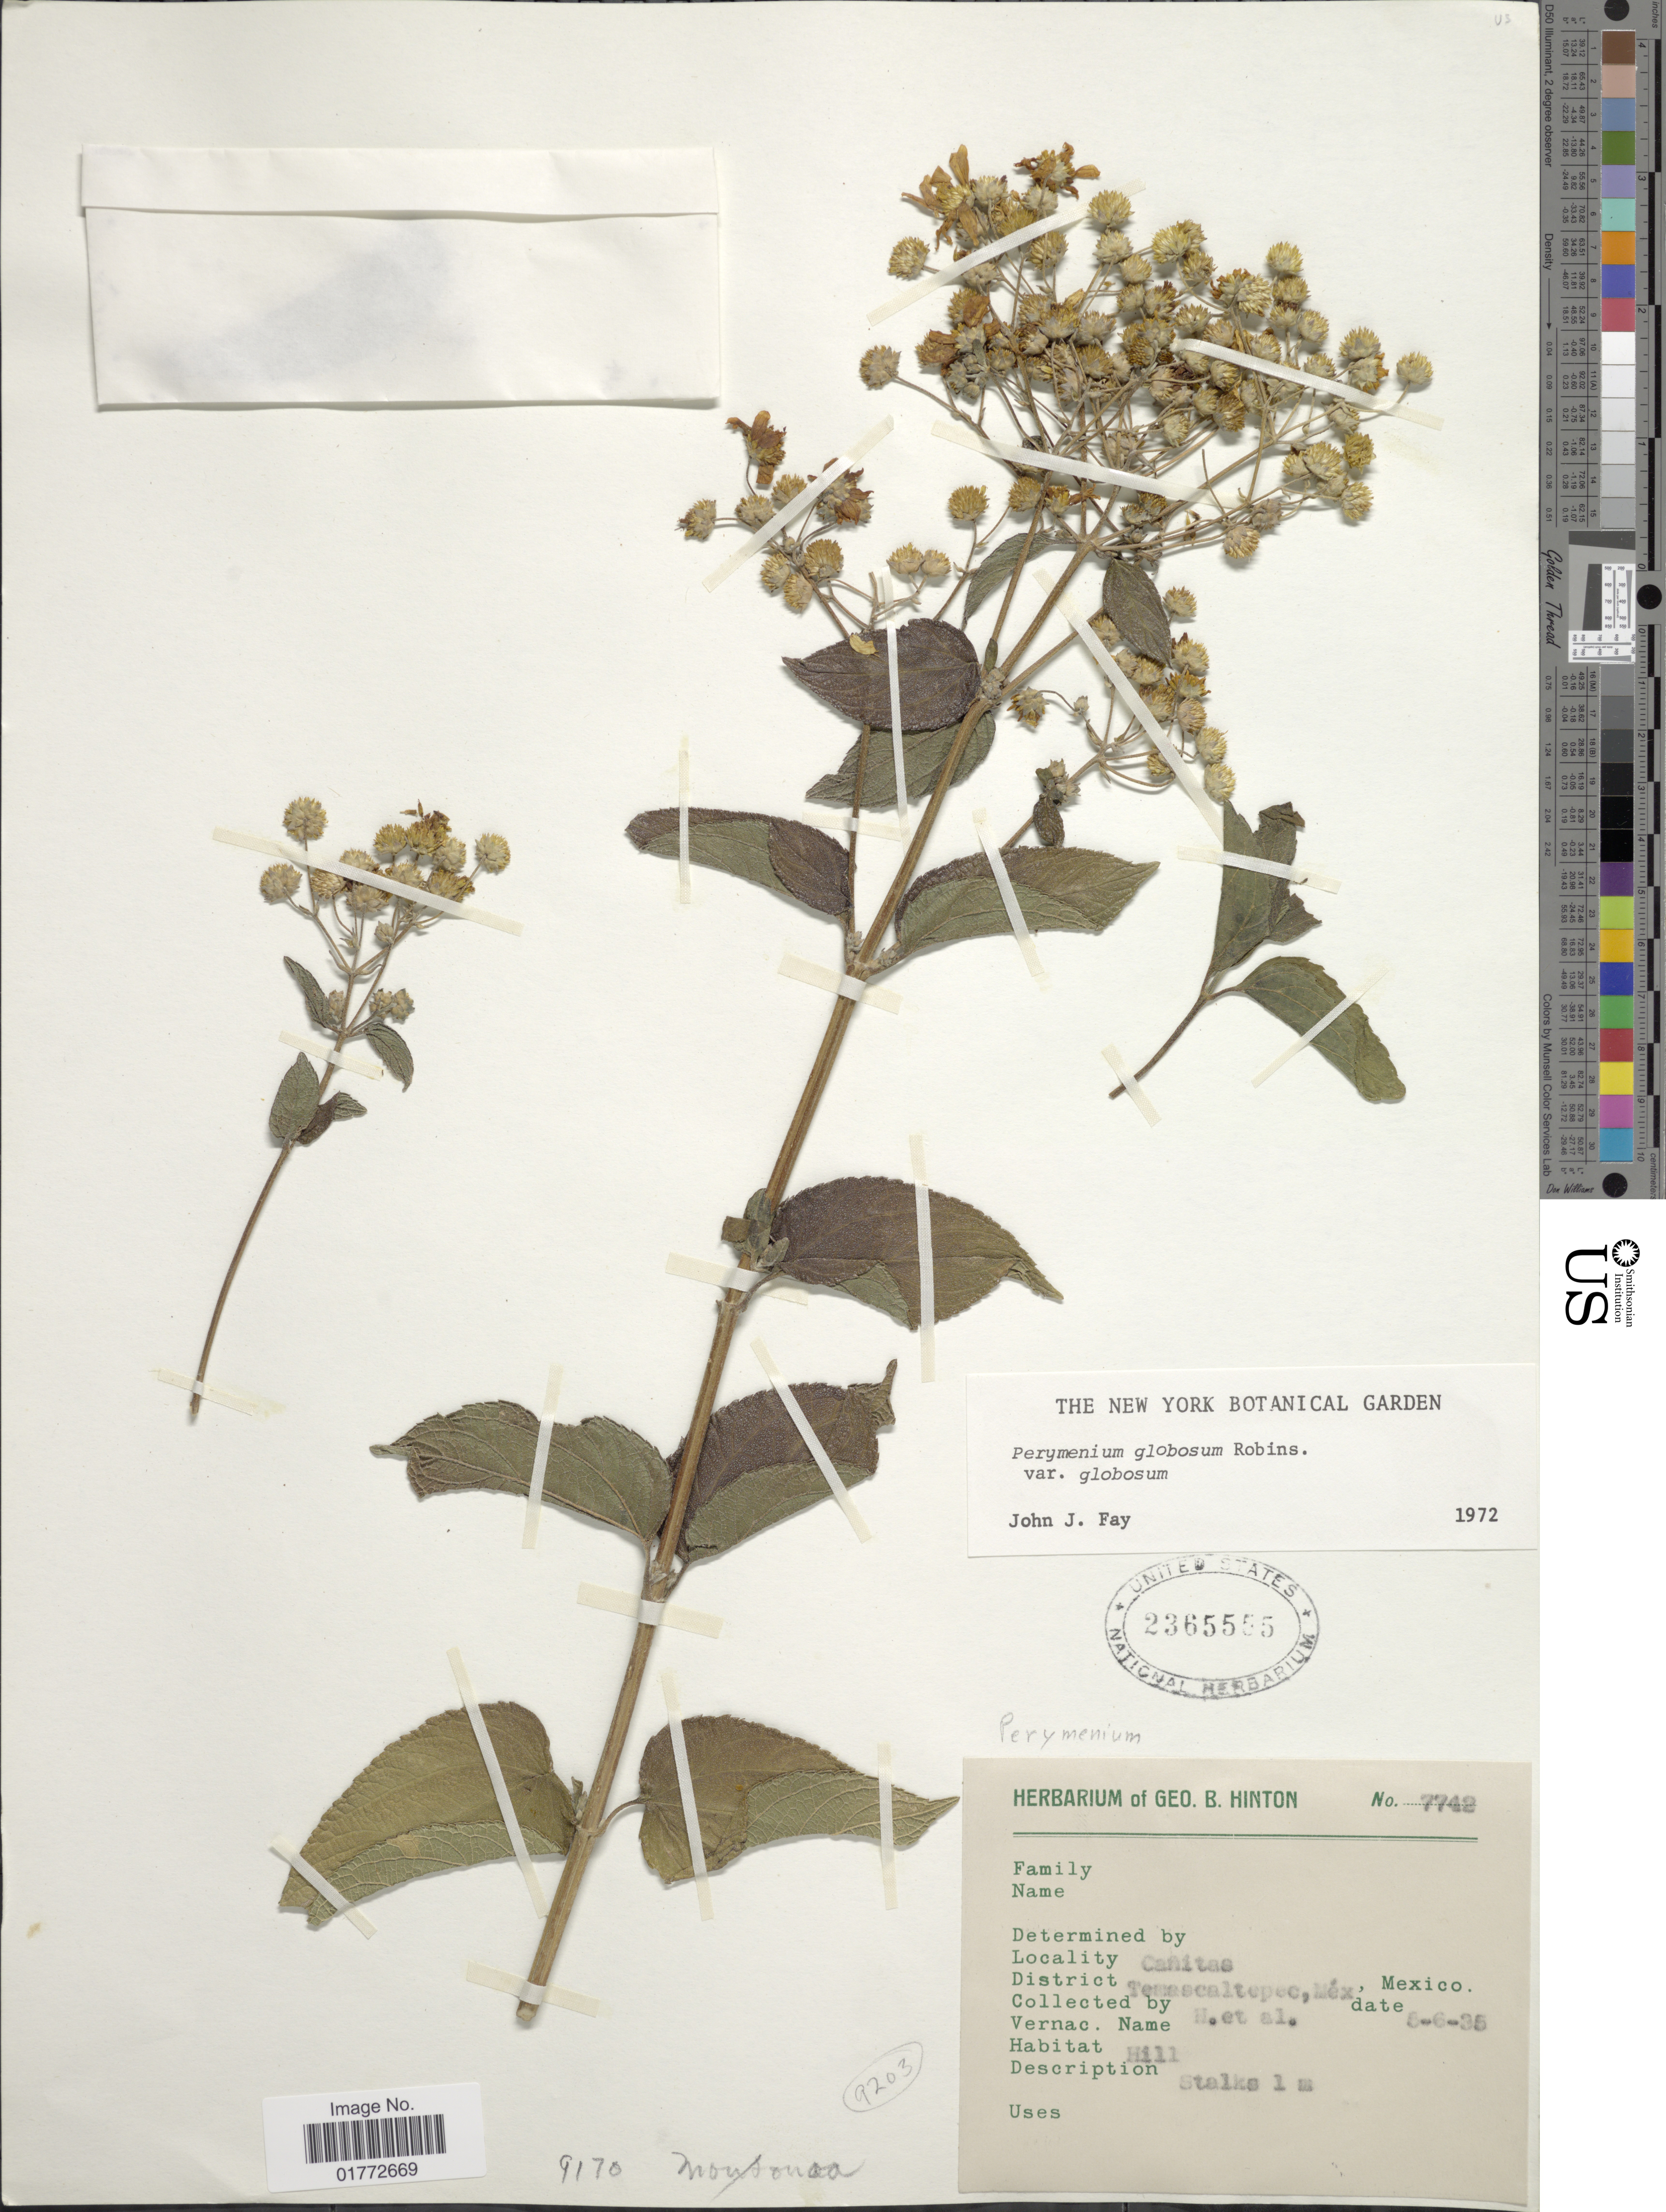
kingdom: Plantae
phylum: Tracheophyta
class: Magnoliopsida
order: Asterales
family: Asteraceae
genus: Perymenium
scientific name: Perymenium globosum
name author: B.L. Rob.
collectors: G. B. Hinton & et al.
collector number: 7742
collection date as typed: Transcribed d/m/y: 6/8/35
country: Mexico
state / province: México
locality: Dsitrict Temascaltepec, Méx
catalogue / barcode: US 2365555